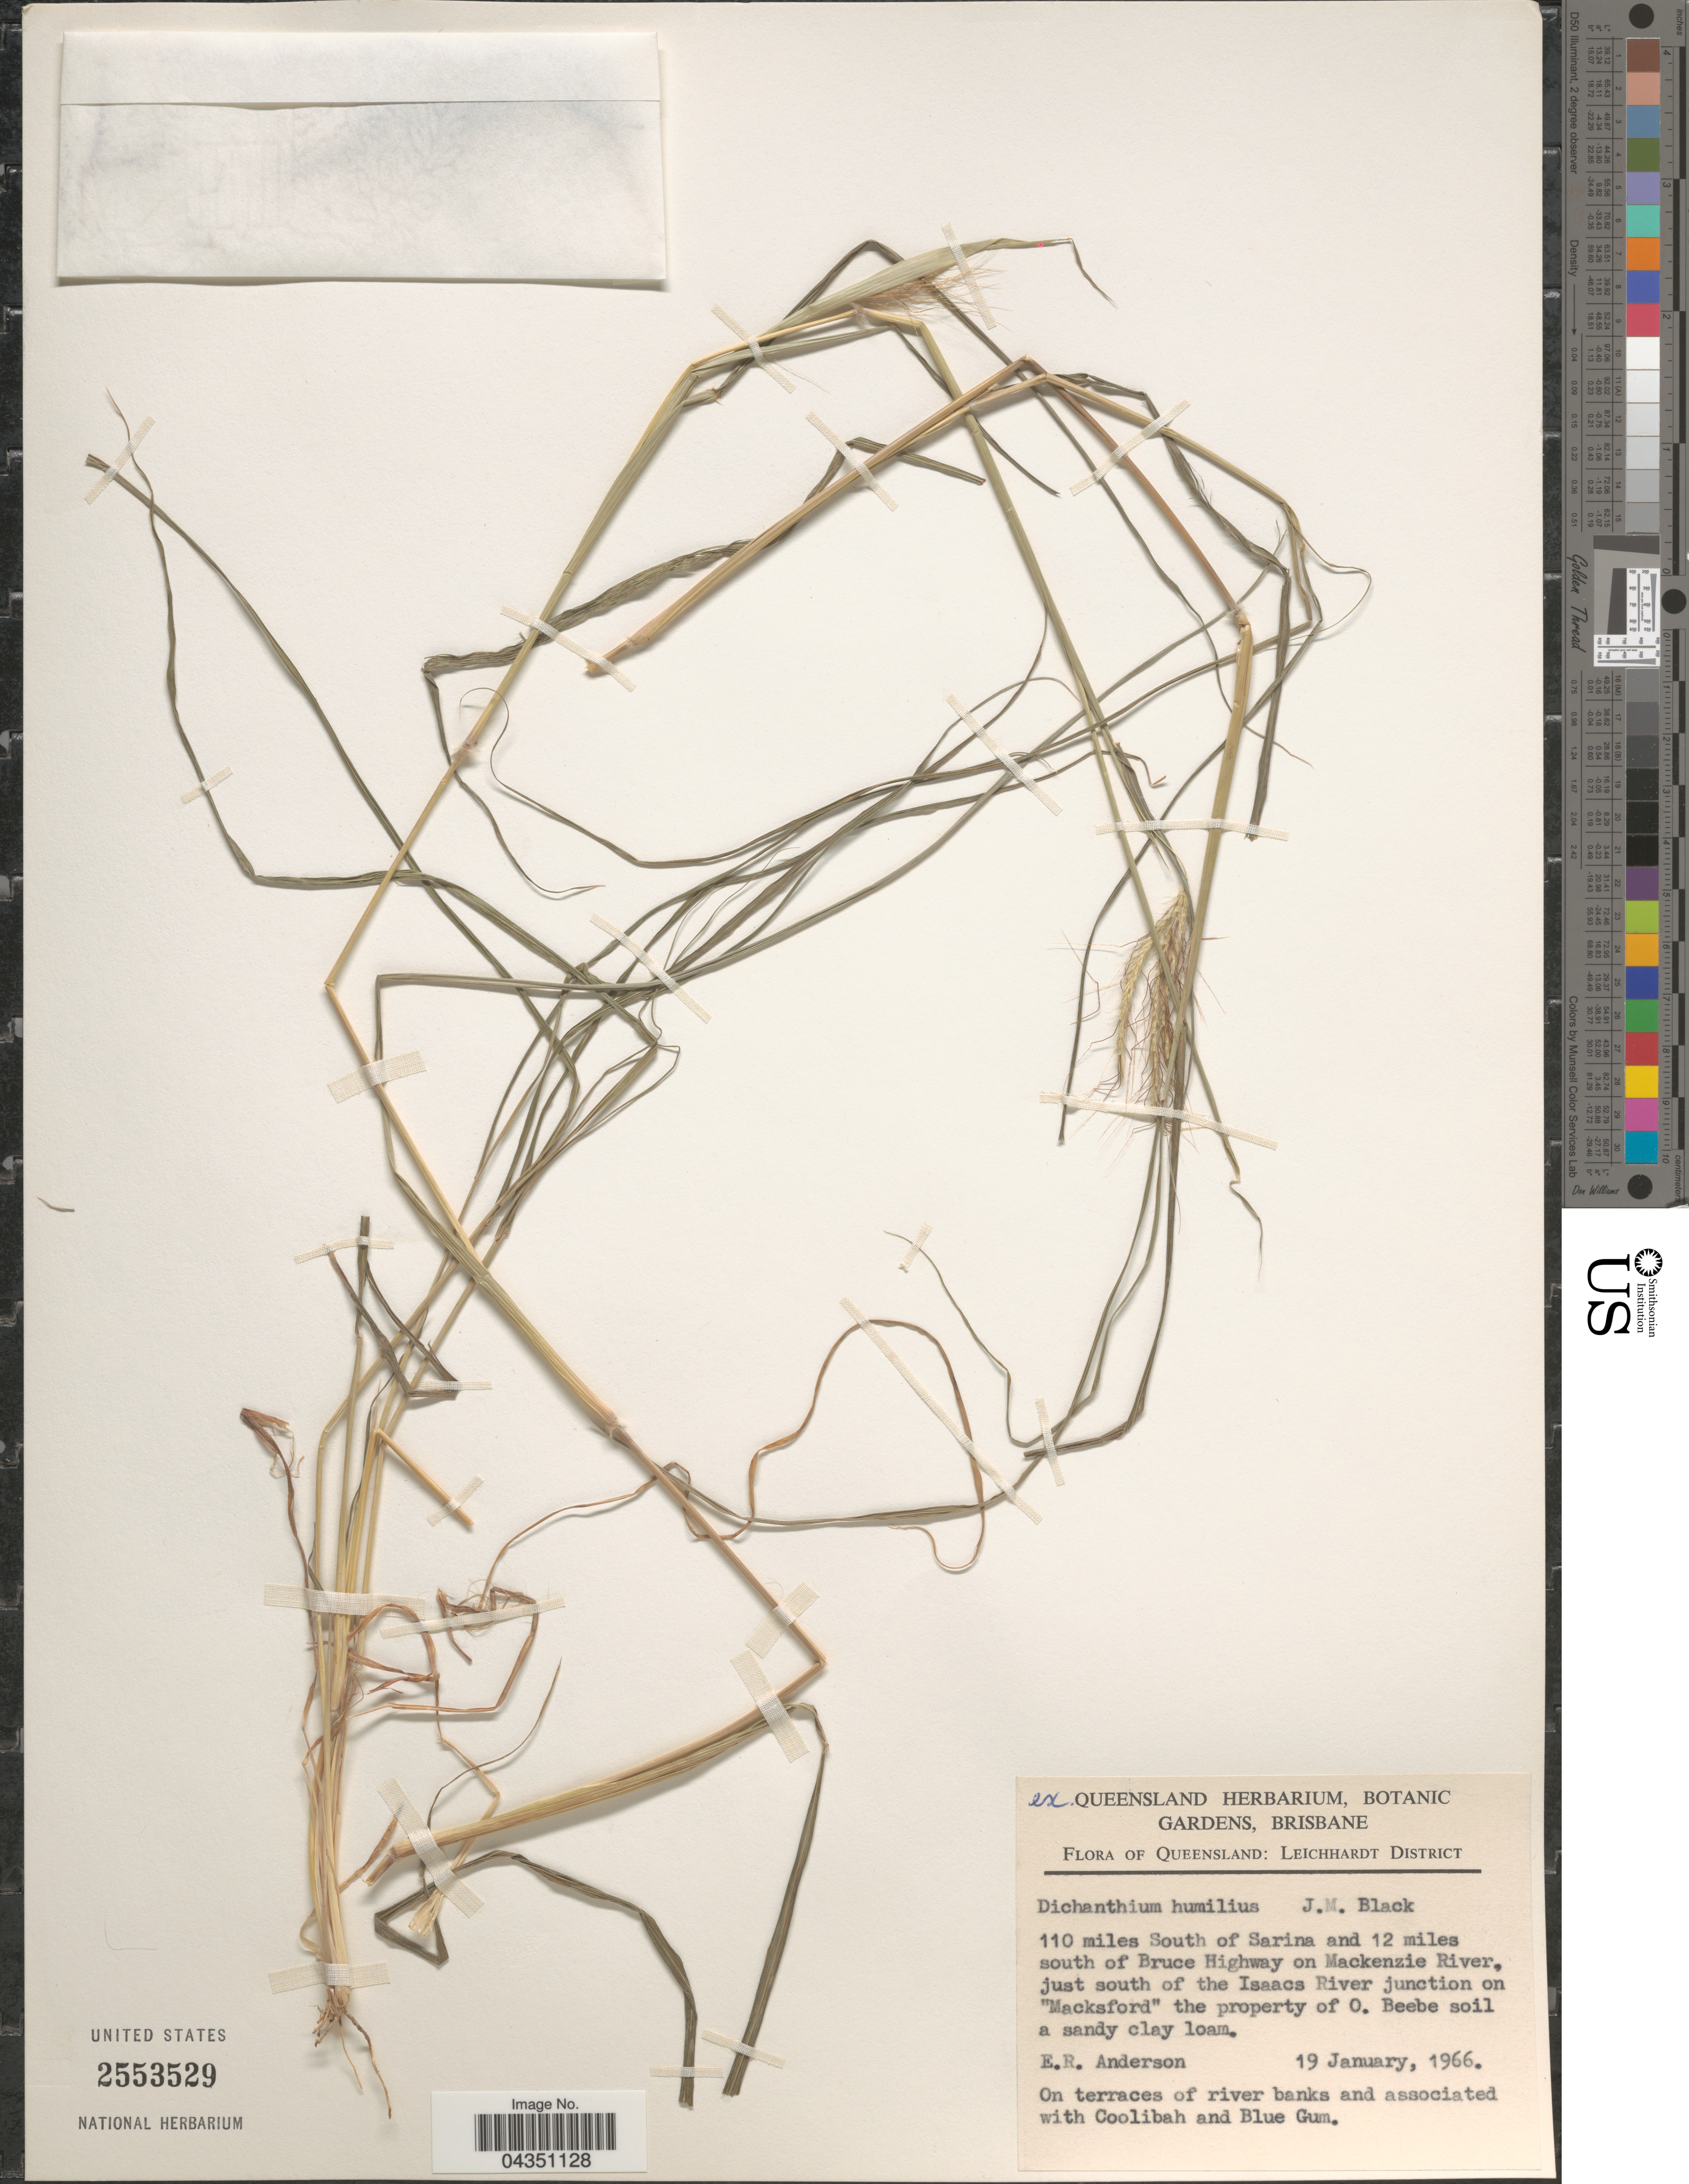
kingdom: Plantae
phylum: Tracheophyta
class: Liliopsida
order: Poales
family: Poaceae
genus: Dichanthium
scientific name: Dichanthium sericeum subsp. humilius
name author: (J.M. Black) B.K. Simon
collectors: E. Anderson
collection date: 1966-01-19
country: Australia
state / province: Queensland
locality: Leichhardt District. 110 miles South of Sarina and 12 miles south of Bruce Highway on Mackenzie River, just south of the Isaacs River junction on "Macksford" the property of O. Beebe soil.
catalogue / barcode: US 2553529